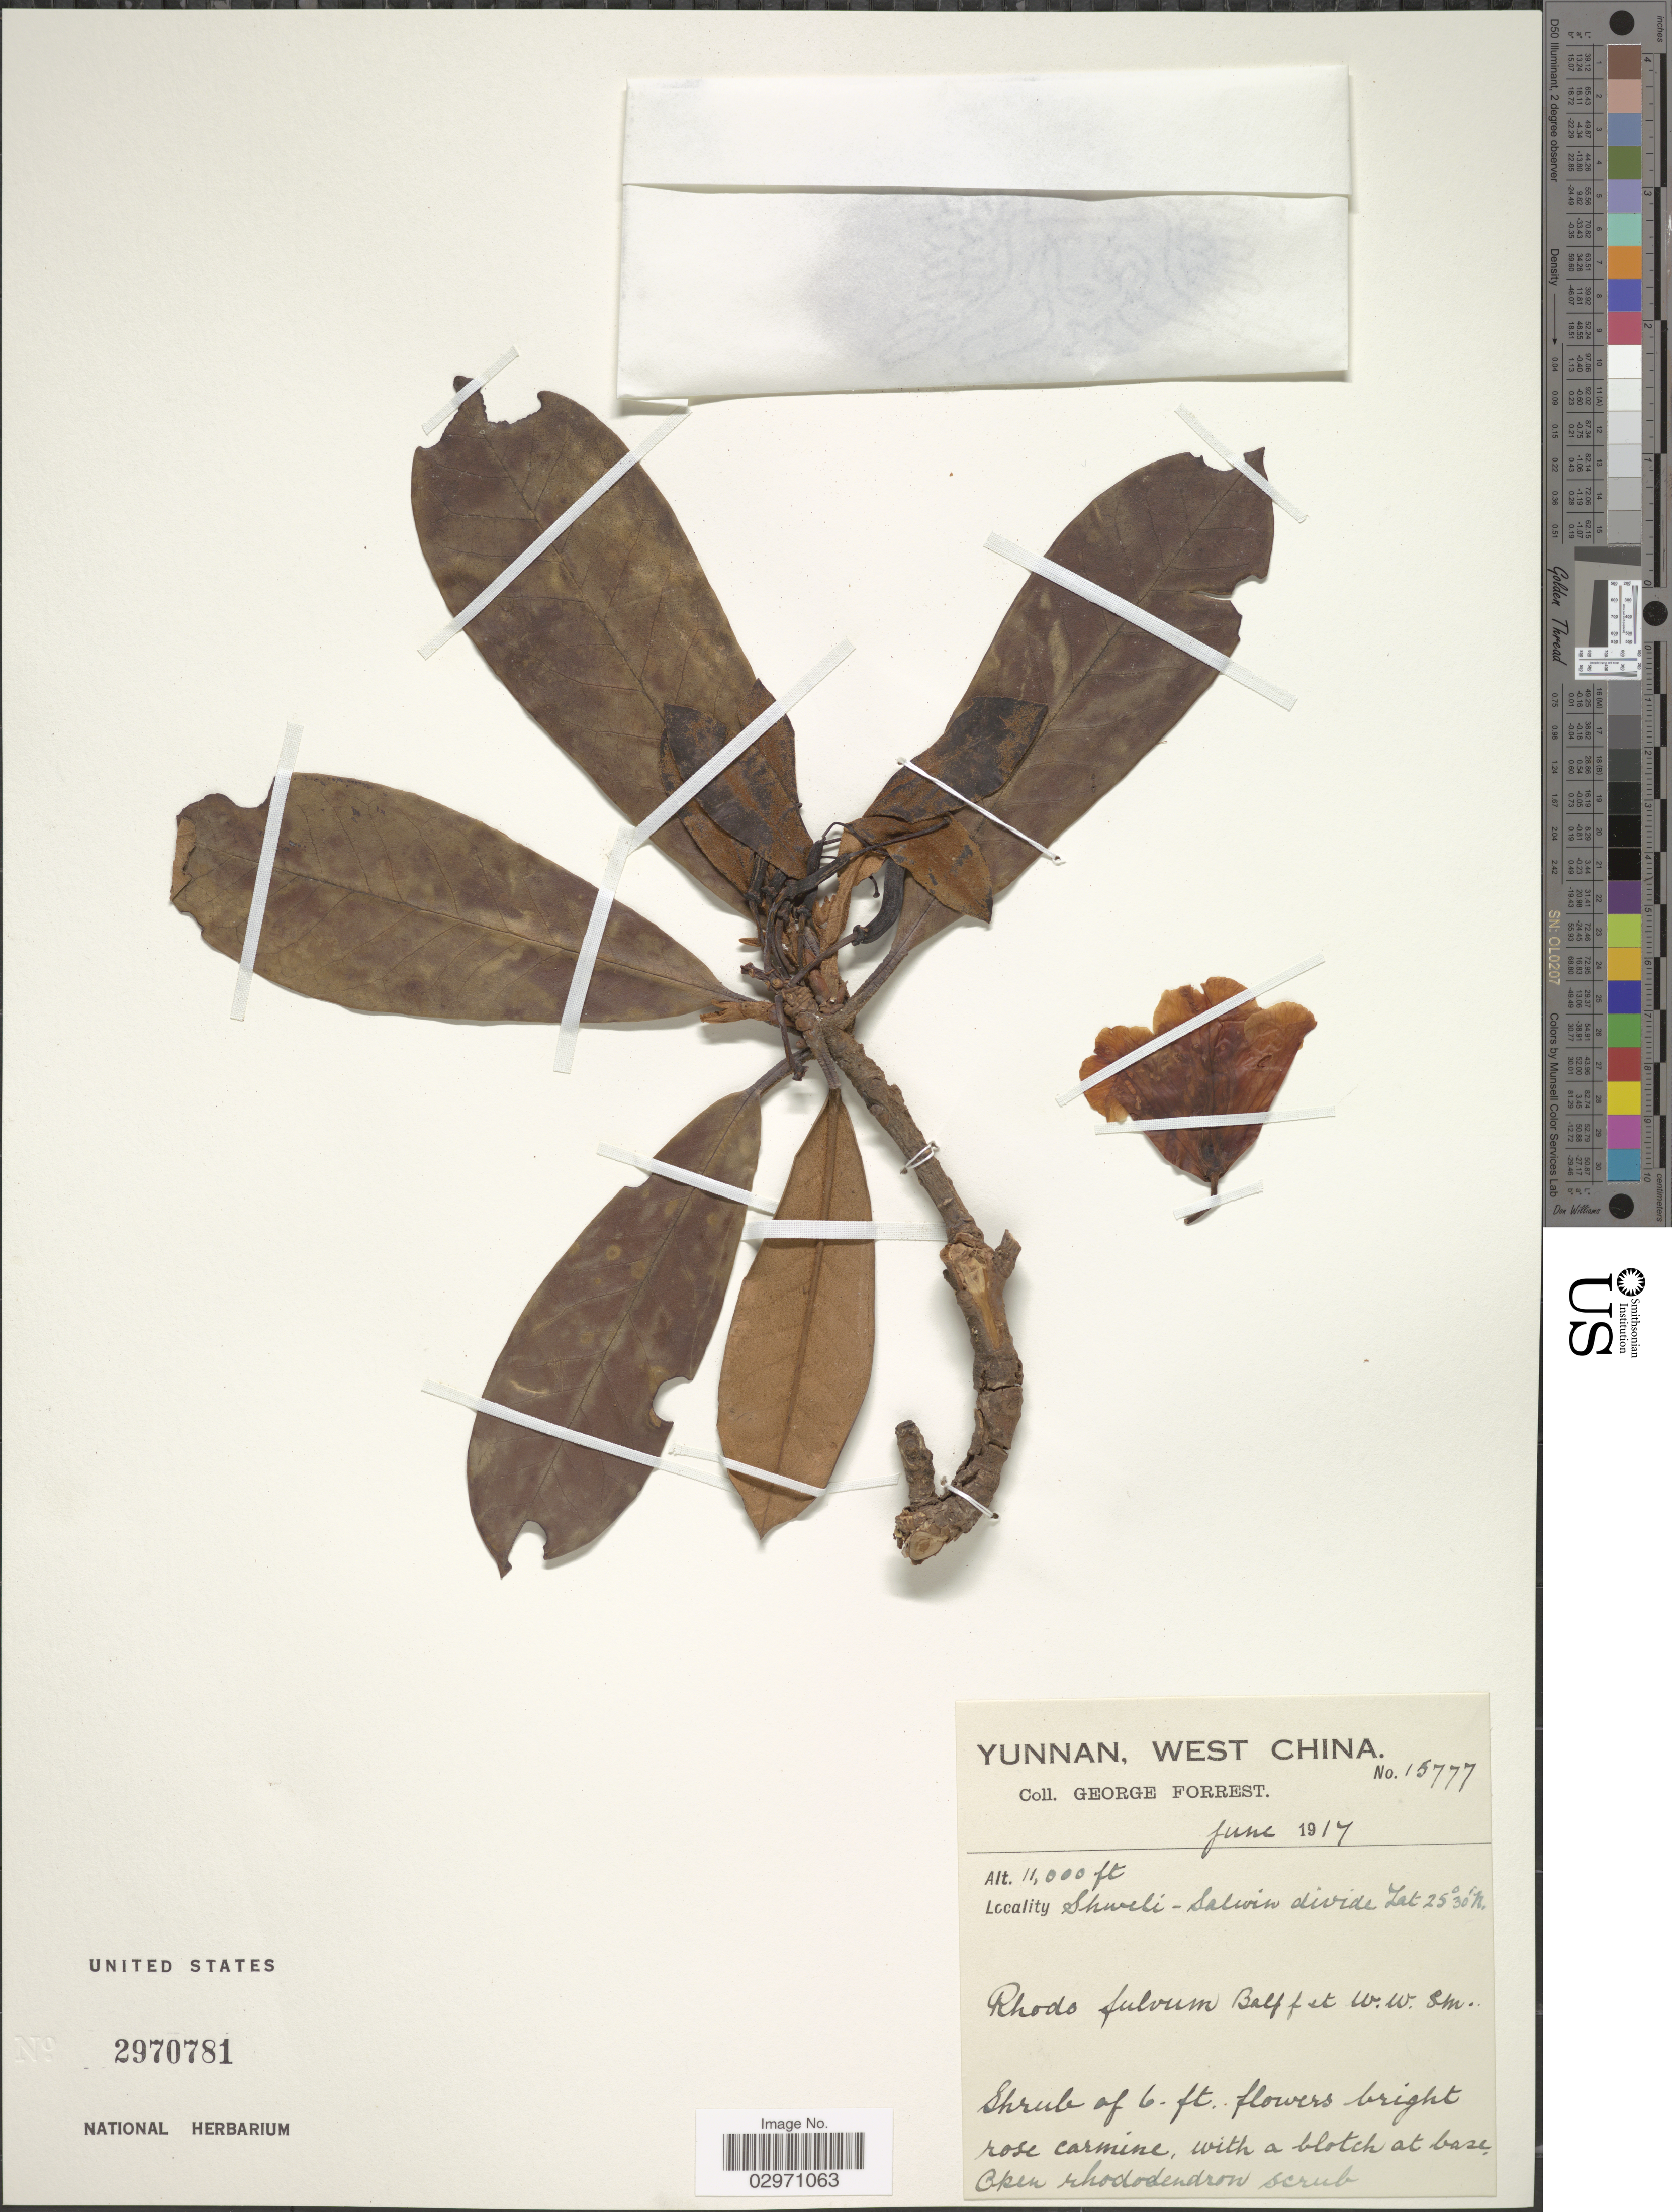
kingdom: Plantae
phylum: Tracheophyta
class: Magnoliopsida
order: Ericales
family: Ericaceae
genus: Rhododendron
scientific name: Rhododendron fulvum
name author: Balf. f. & W.W. Sm.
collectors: G. Forrest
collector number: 15777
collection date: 1917-06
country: China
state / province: Yunnan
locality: West China. Shweli-Salwin divide.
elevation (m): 3353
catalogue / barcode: US 2970781